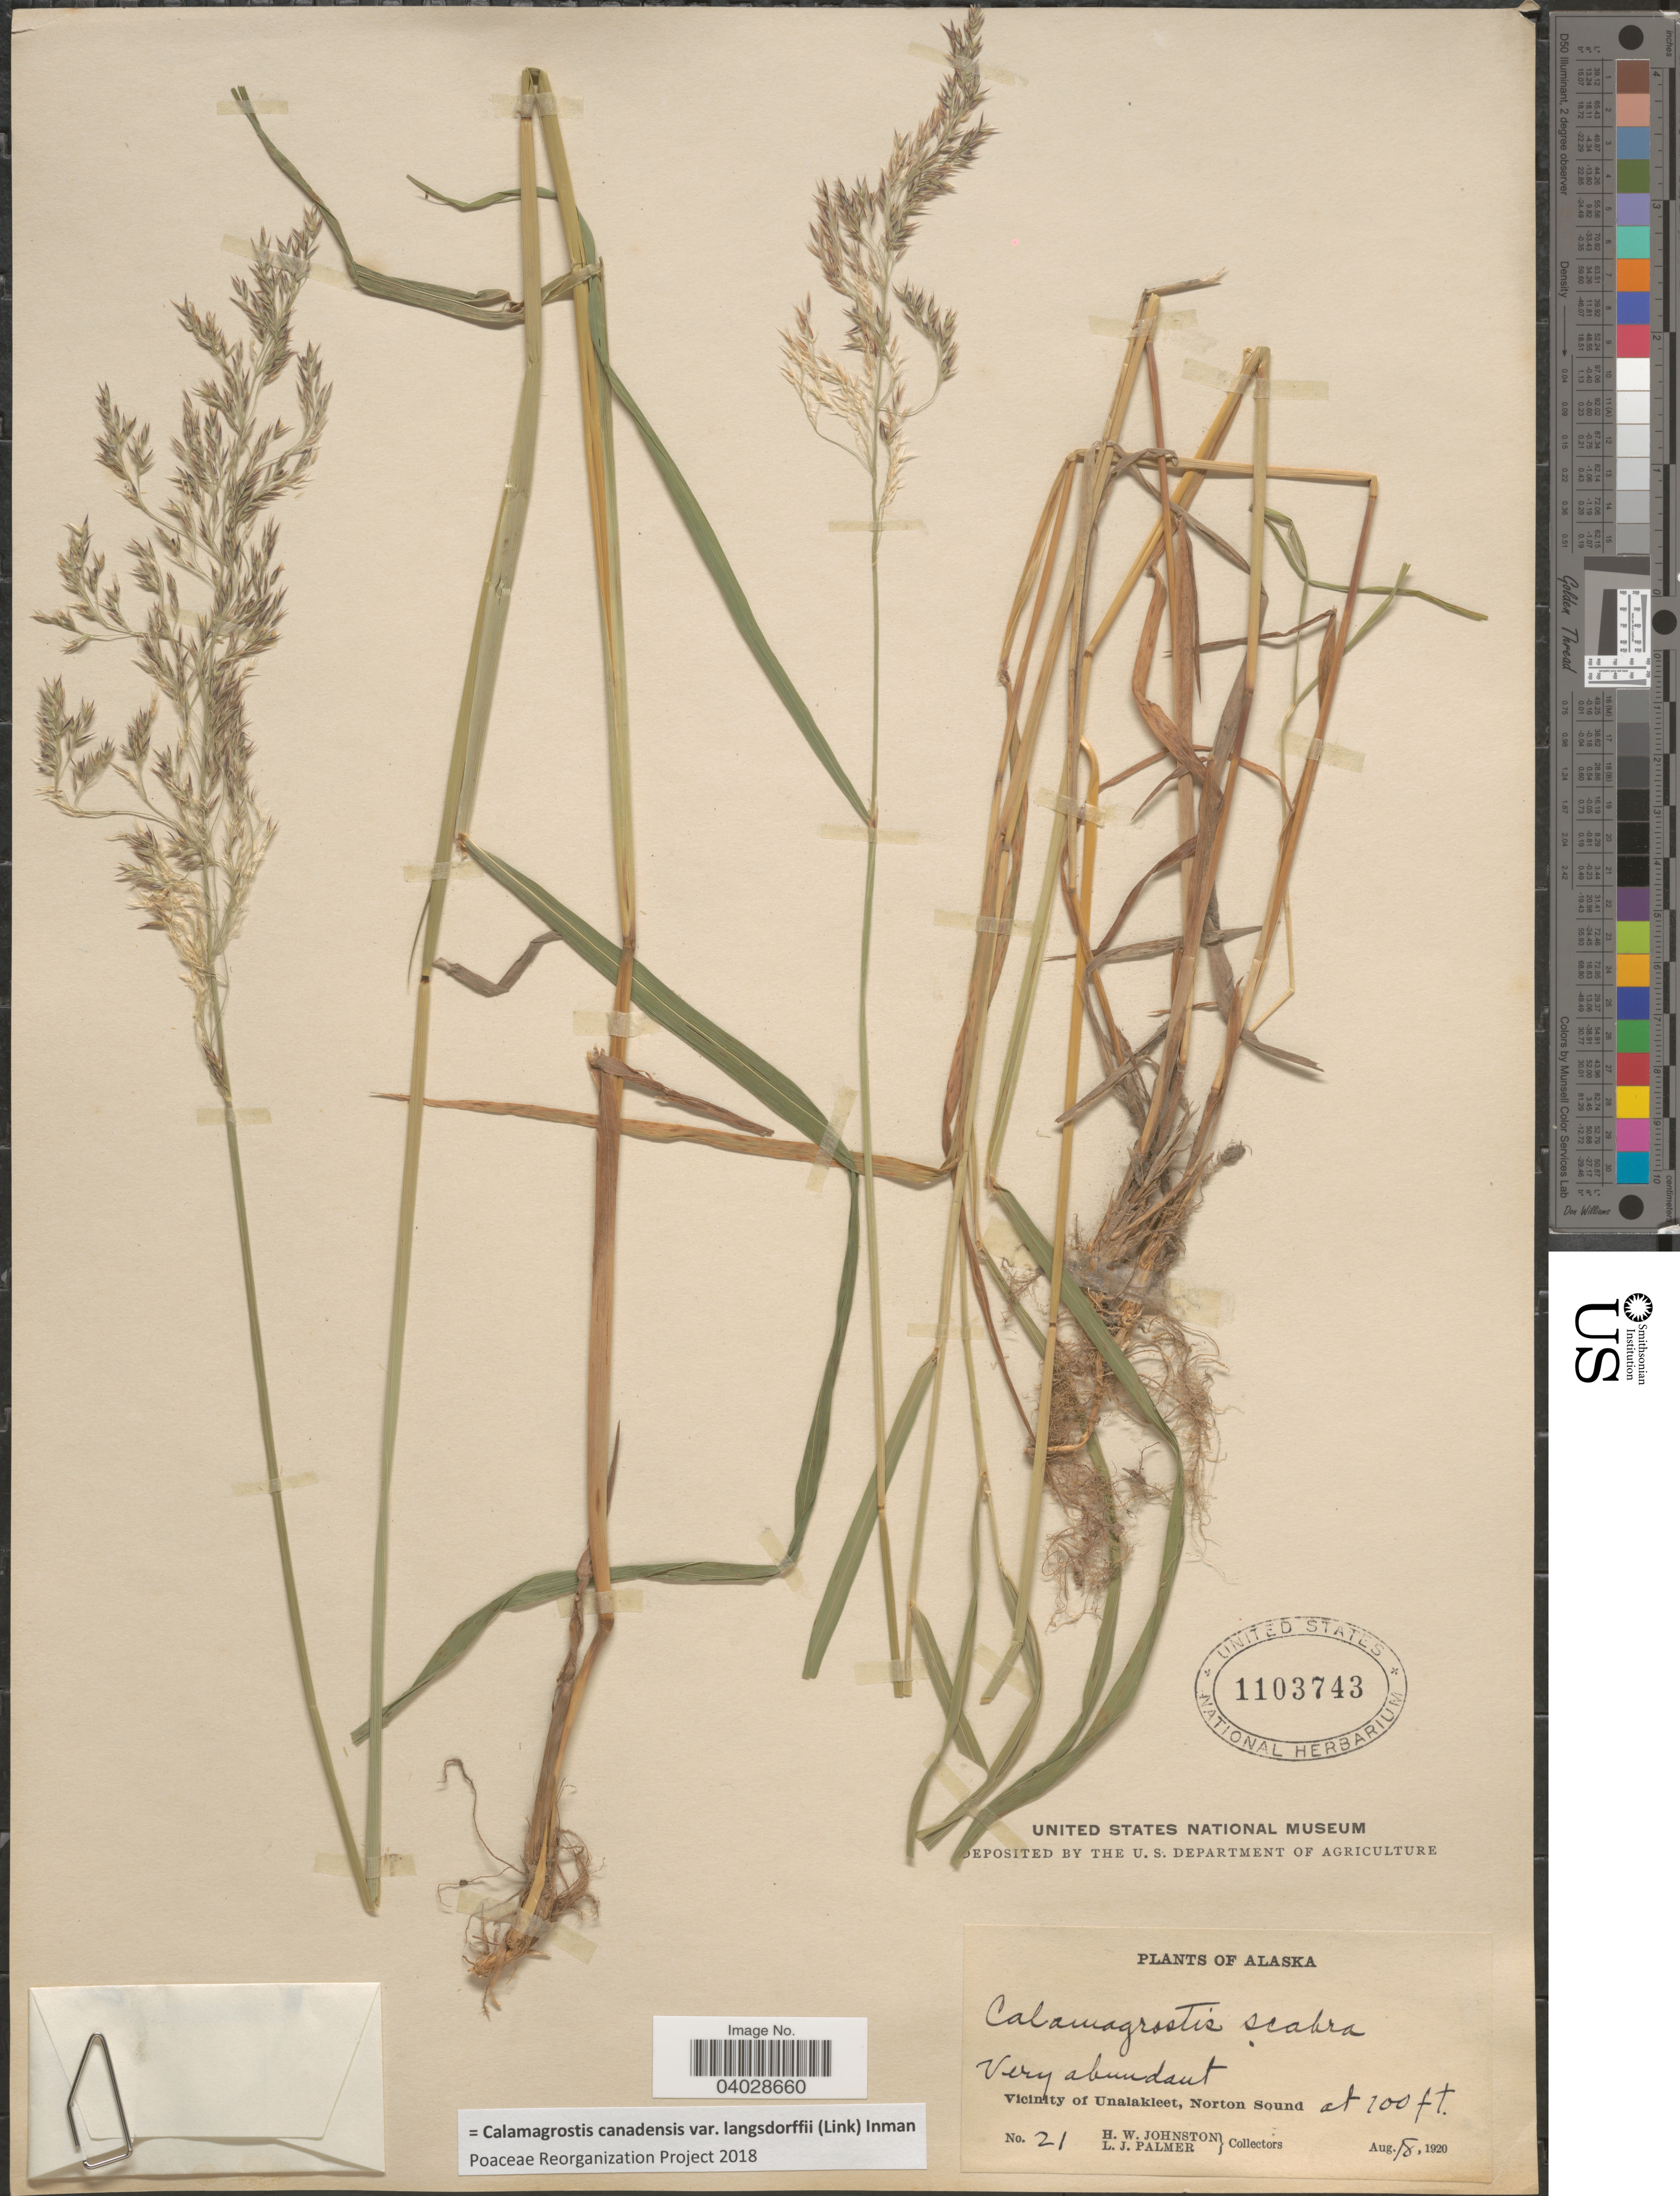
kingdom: Plantae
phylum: Tracheophyta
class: Liliopsida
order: Poales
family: Poaceae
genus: Calamagrostis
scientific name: Calamagrostis canadensis var. langsdorffii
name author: (Link) Inman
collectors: H. W. Johnston & L. J. Palmer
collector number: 21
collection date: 1920-08-18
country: United States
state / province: Alaska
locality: Vicinity of Unalakleet, Norton Sound.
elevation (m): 30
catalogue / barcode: US 1103743